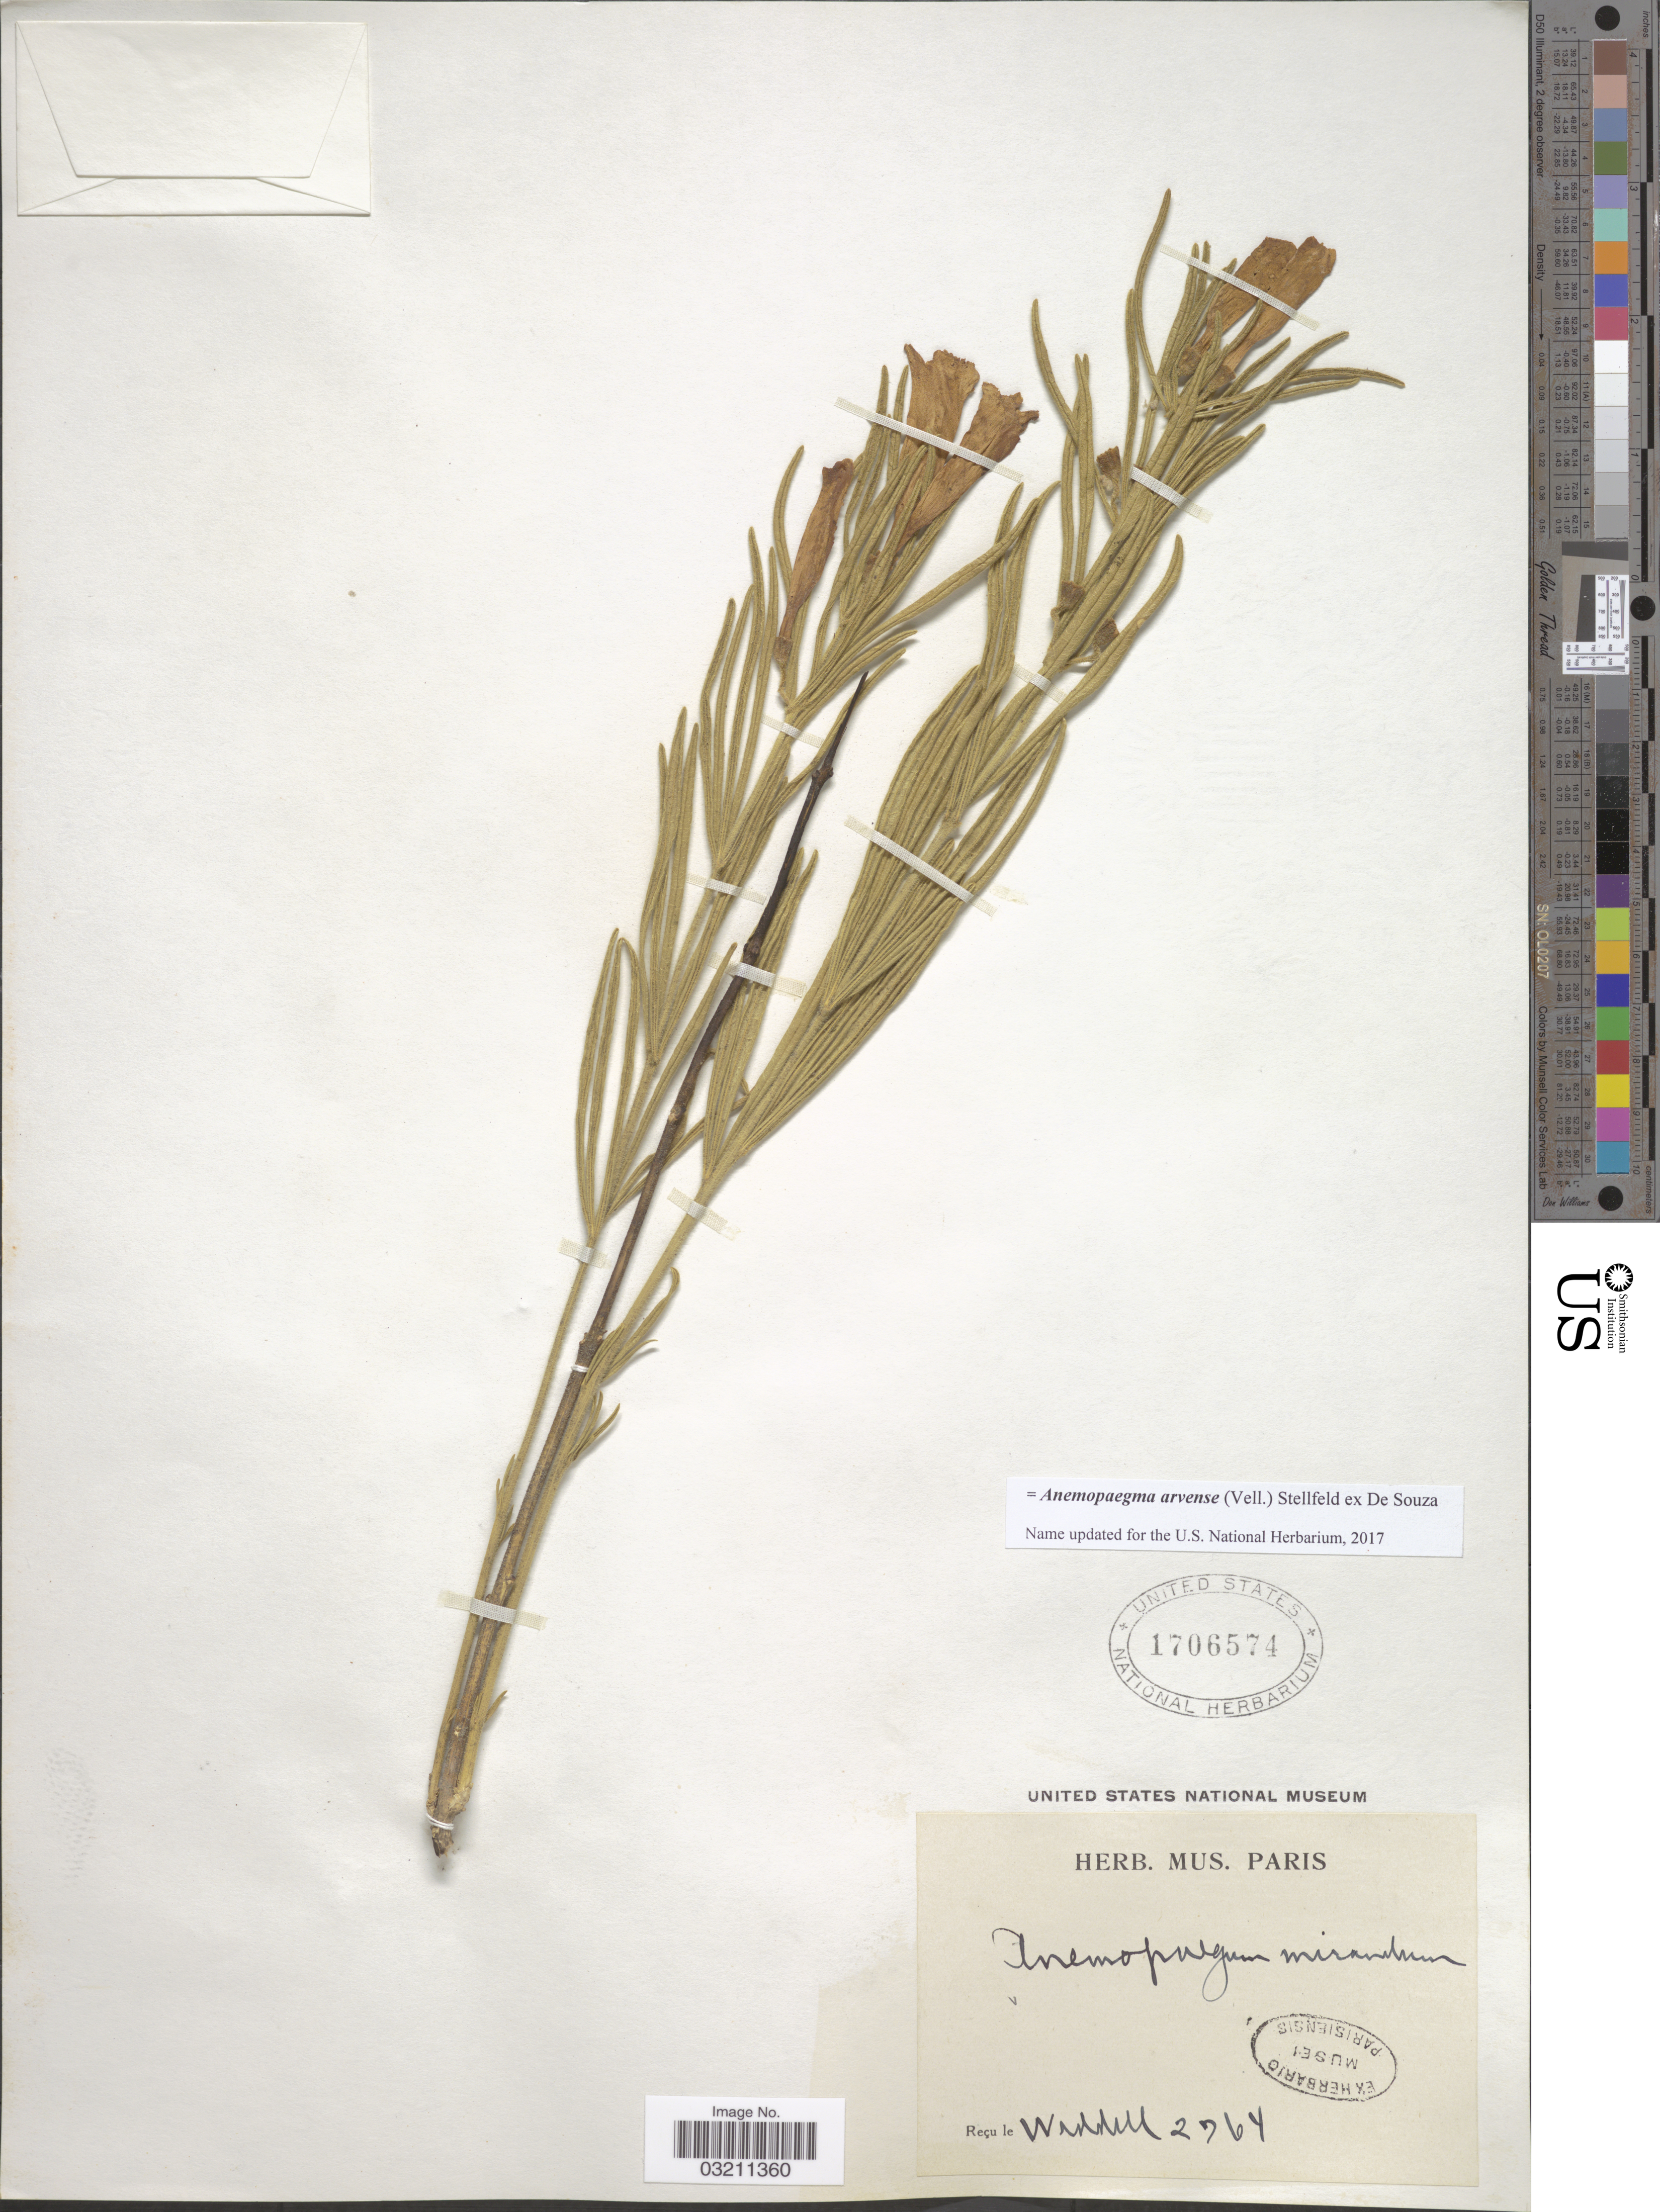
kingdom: Plantae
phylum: Tracheophyta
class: Magnoliopsida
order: Lamiales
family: Bignoniaceae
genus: Anemopaegma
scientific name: Anemopaegma arvense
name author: (Vell.) Stellfeld ex J. F. Souza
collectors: Waddell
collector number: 2764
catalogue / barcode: US 1706574